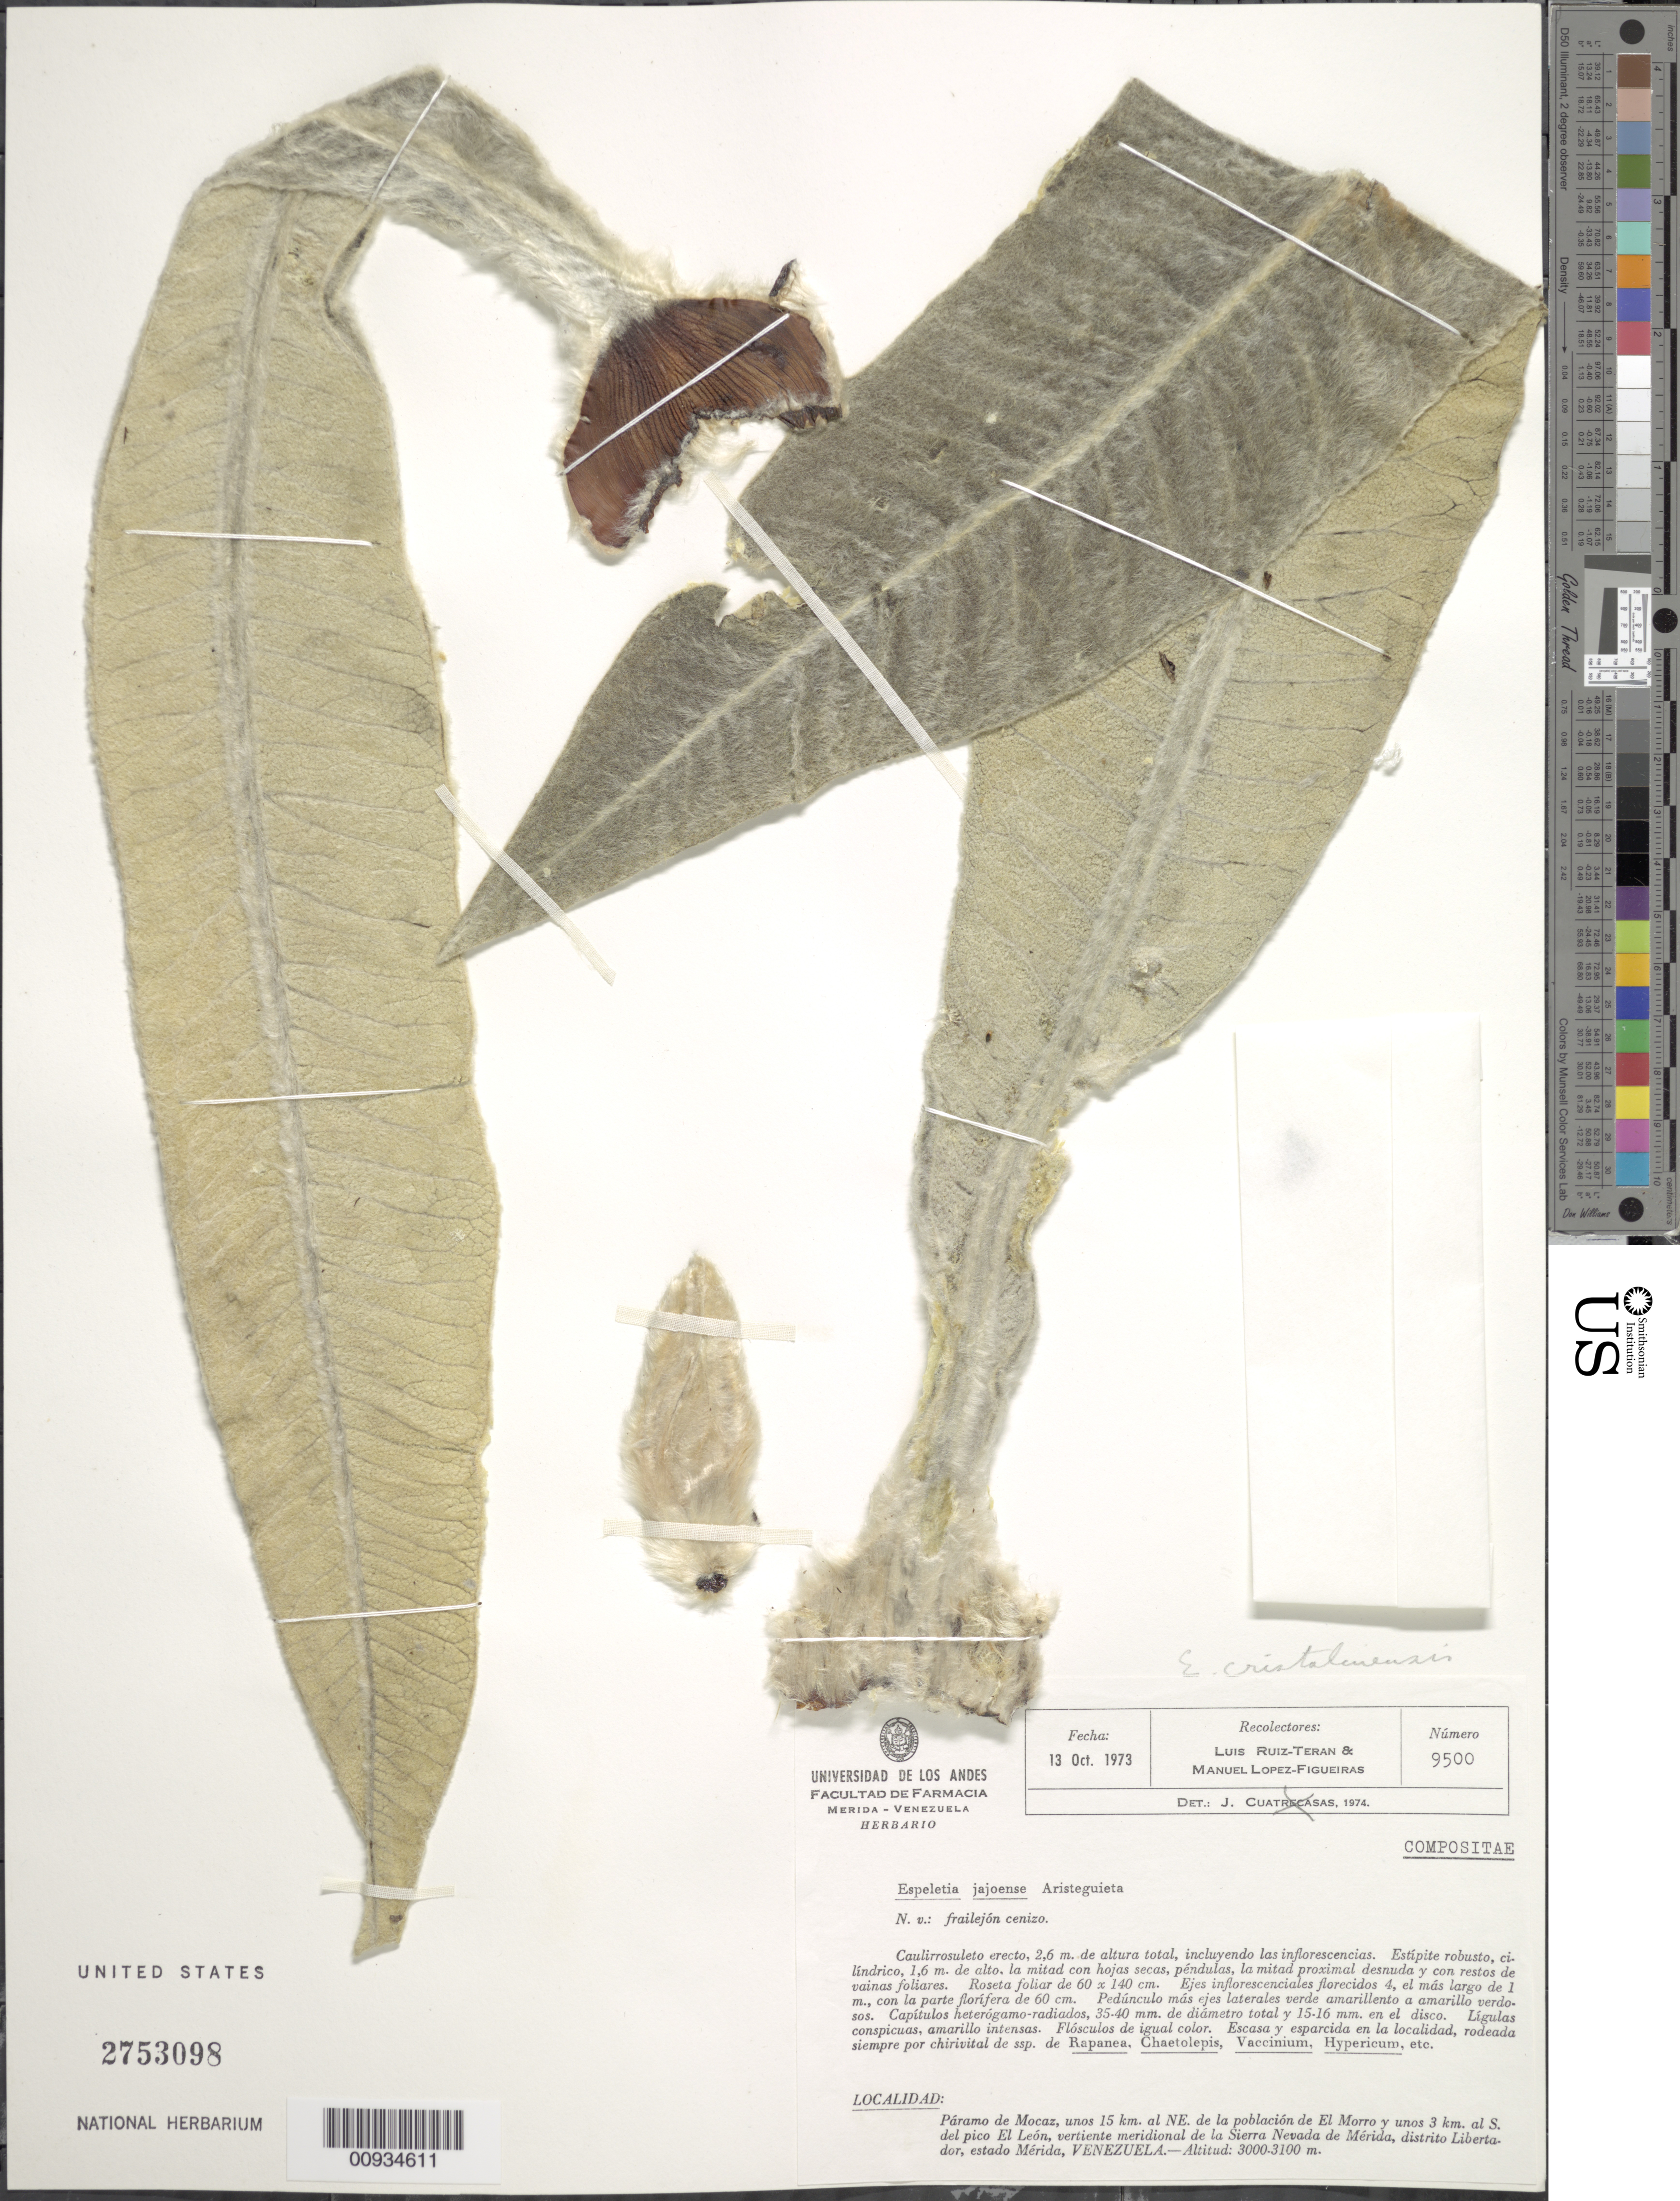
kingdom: Plantae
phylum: Tracheophyta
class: Magnoliopsida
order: Asterales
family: Asteraceae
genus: Espeletiopsis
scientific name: Espeletiopsis cristalinensis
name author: (Cuatrec.) Cuatrec.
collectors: L. E. Ruíz-Terán & M. López Figueiras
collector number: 9500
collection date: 1973-10-13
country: Venezuela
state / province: Mérida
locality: Paramo de Mocaz, unos 15 km. al NE. de la poblacion de El Morro y unos 3 km. al S. del pico El Leon, vertiente meridional de la Sierra Nevada de Merida Libertador, estado Merida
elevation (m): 3000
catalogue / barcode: US 2753098